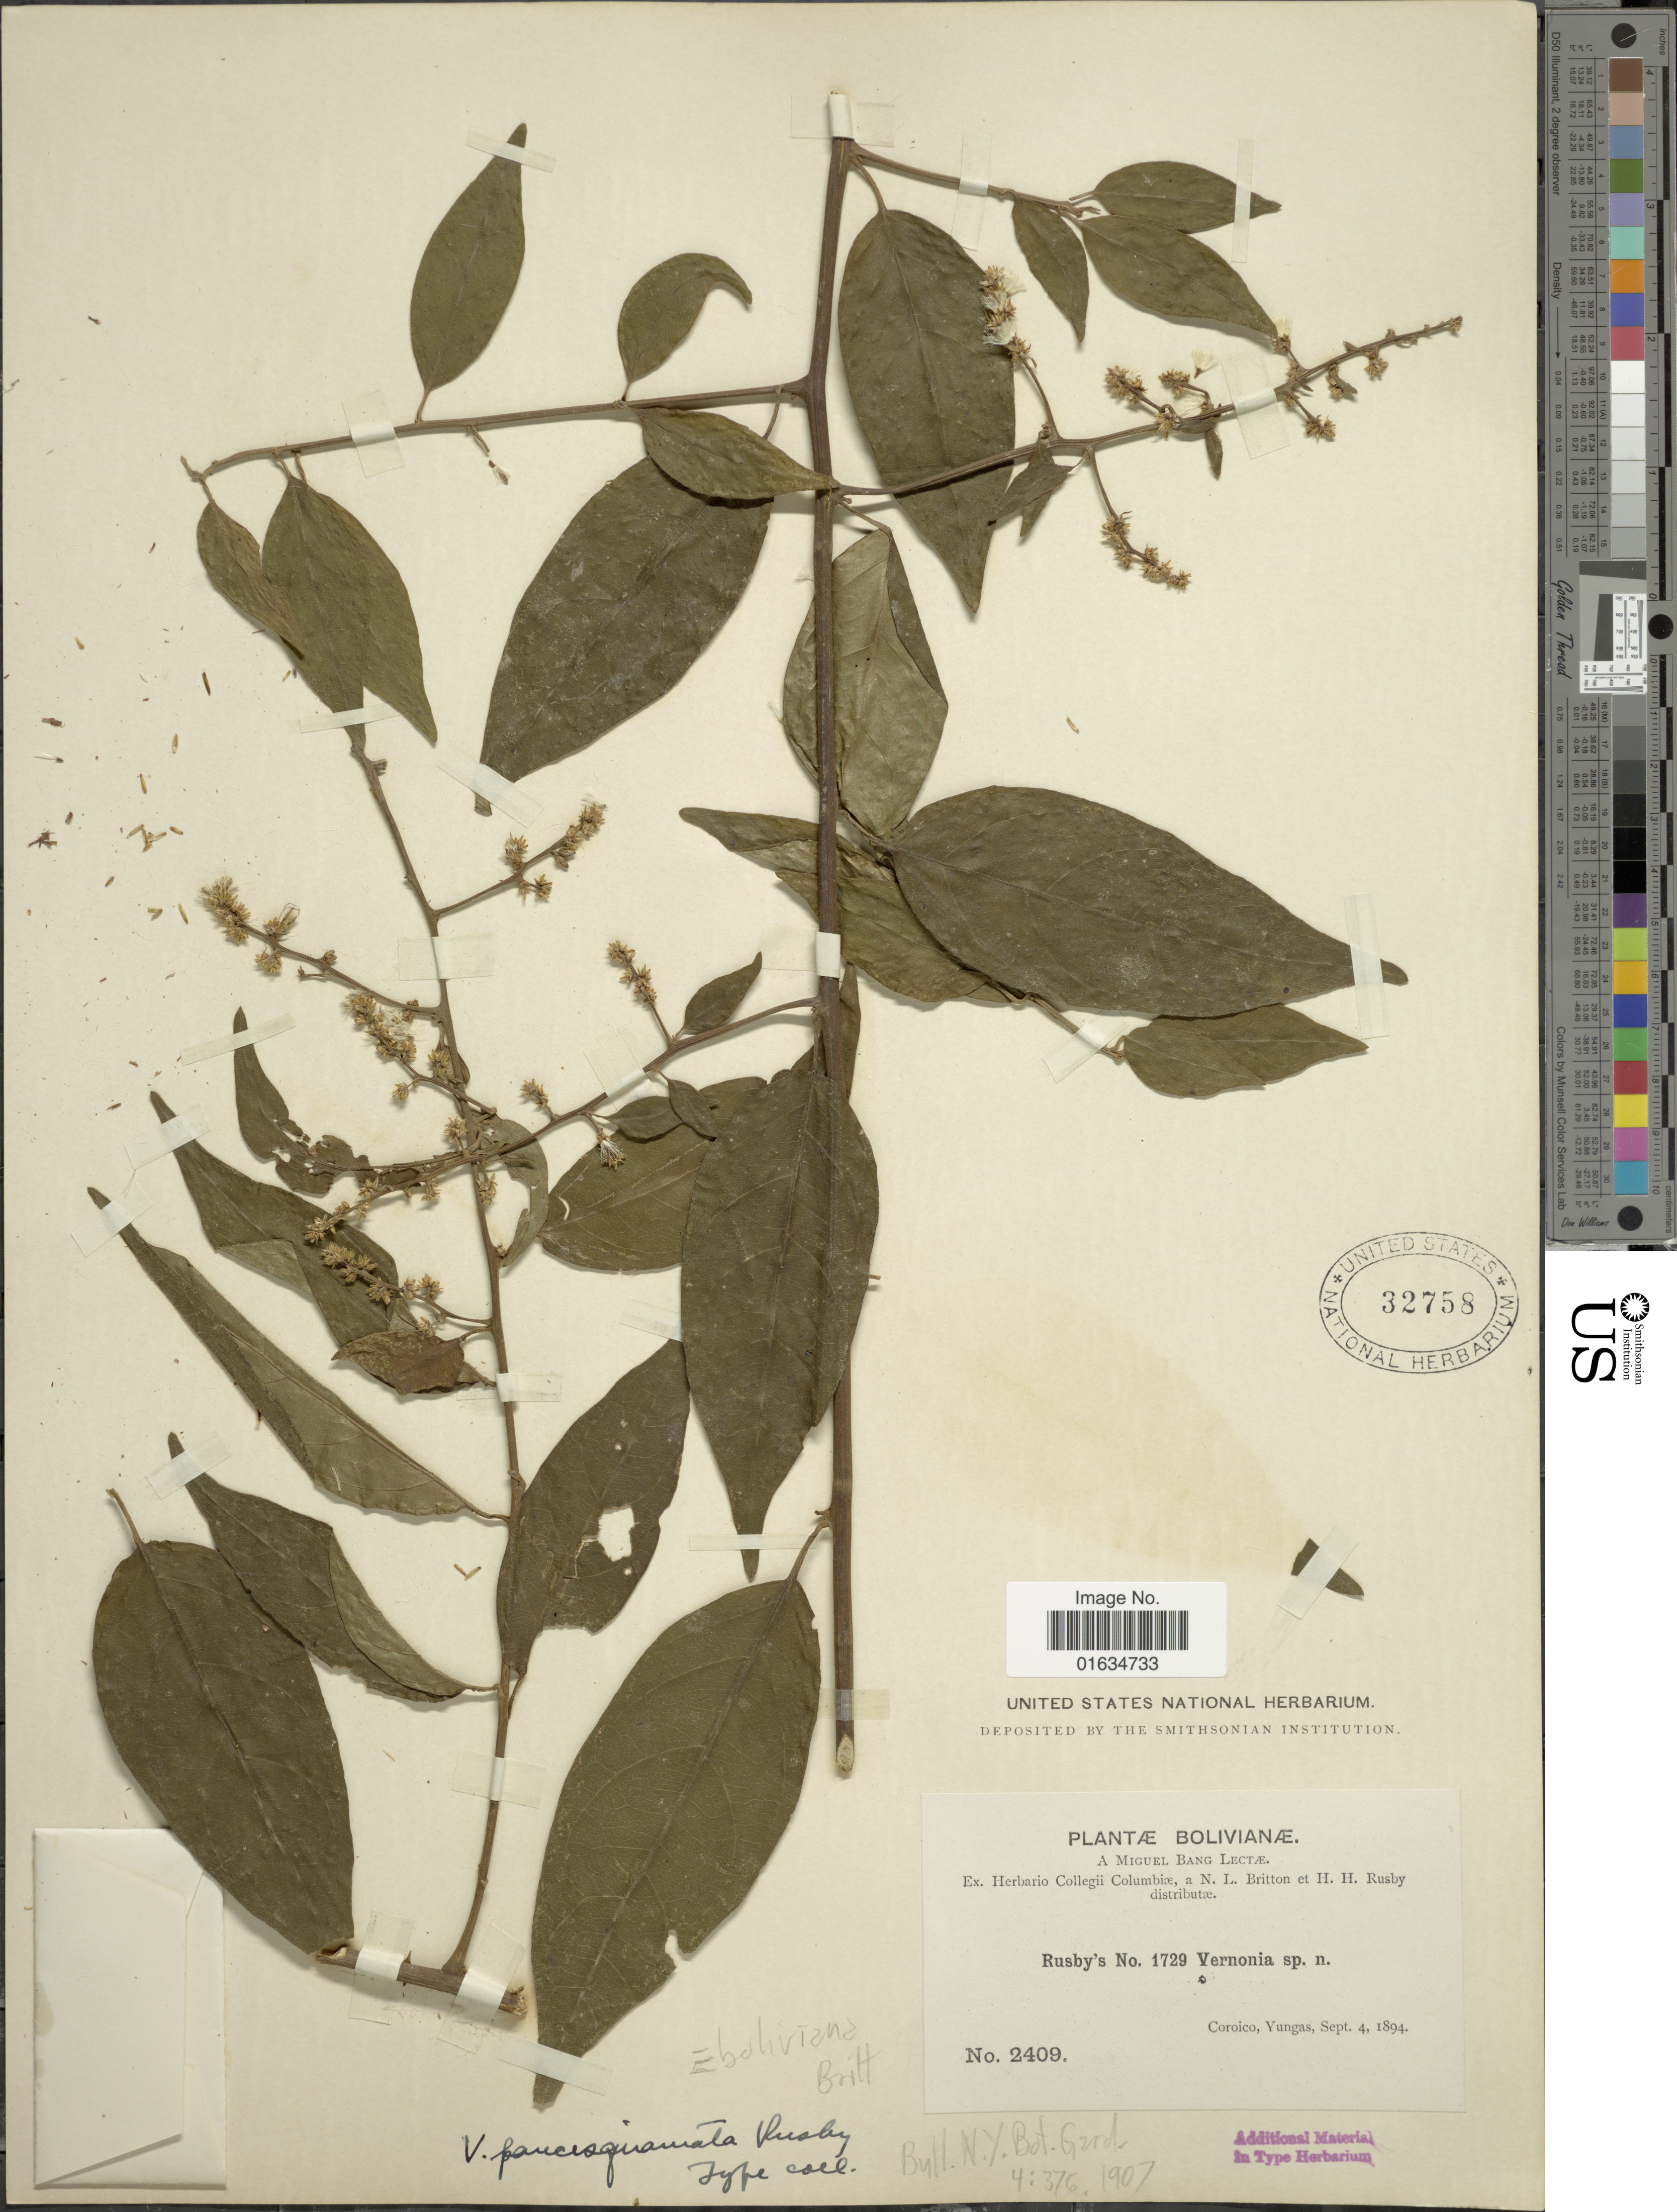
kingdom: Plantae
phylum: Tracheophyta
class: Magnoliopsida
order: Asterales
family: Asteraceae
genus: Critoniopsis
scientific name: Critoniopsis boliviana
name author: (Britton) H. Rob.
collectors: M. Bang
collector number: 2409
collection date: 1894-09-04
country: Bolivia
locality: Yungas, Coroico.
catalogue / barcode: US 32758